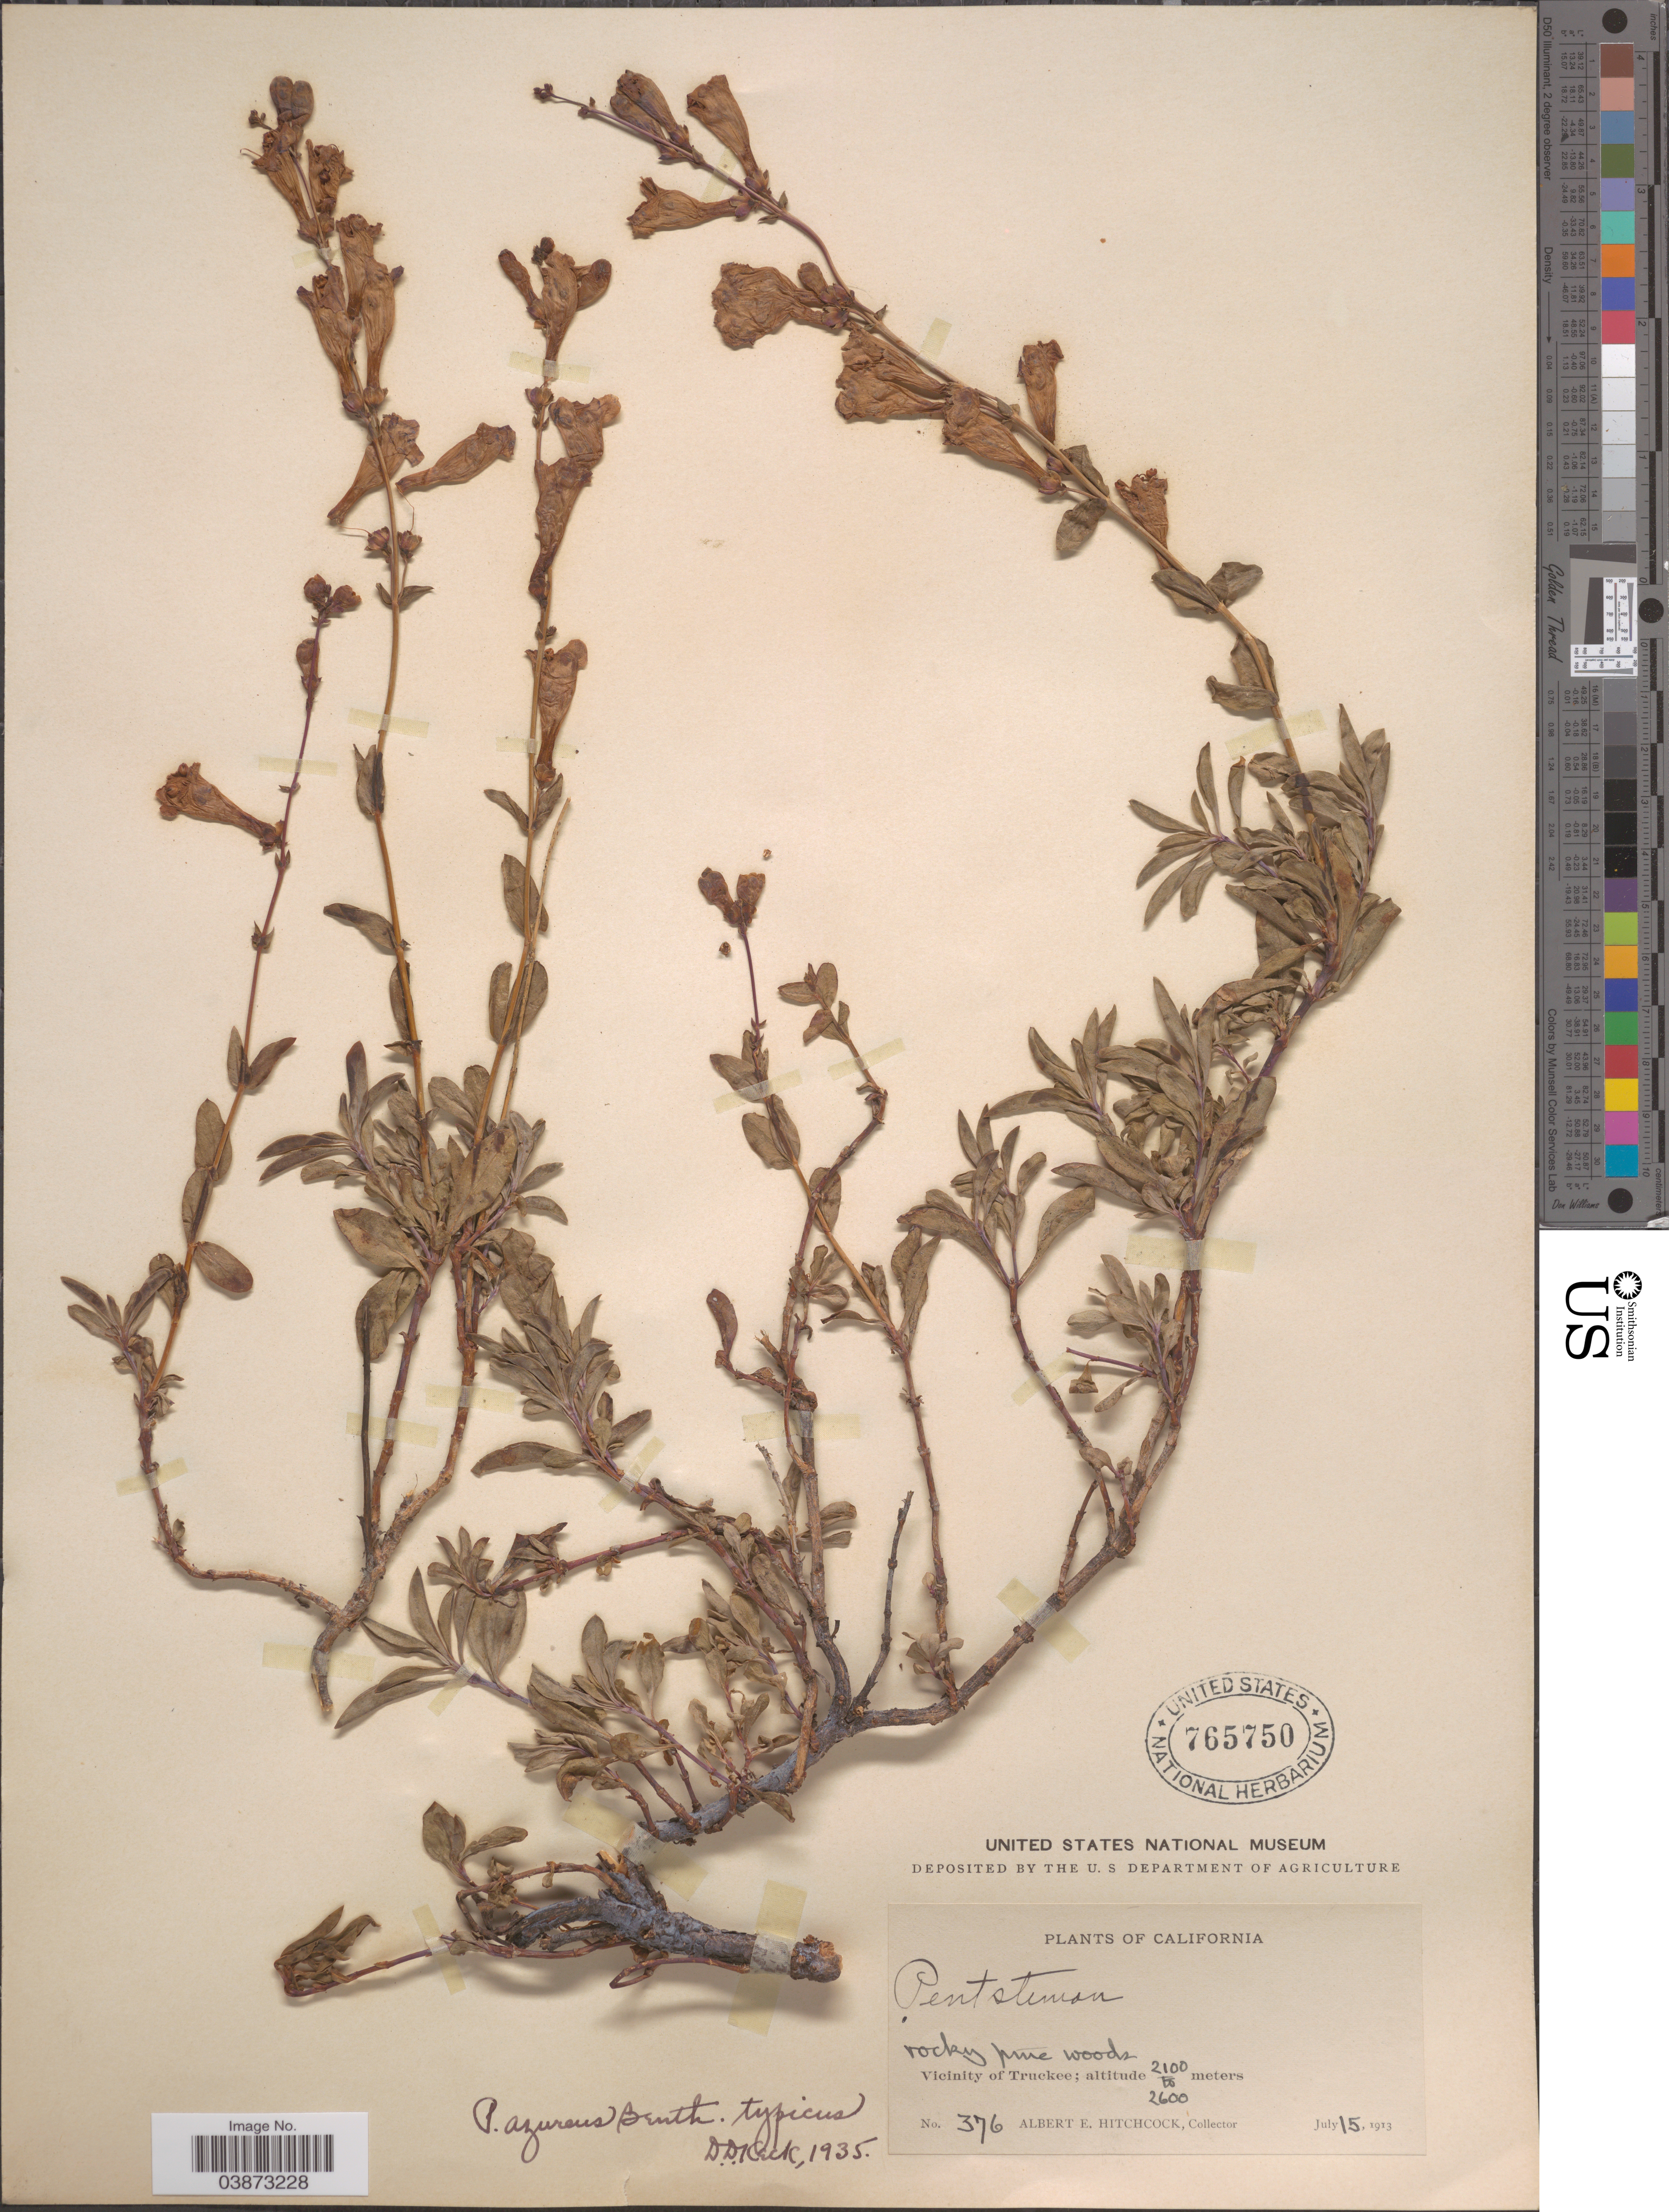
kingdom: Plantae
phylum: Tracheophyta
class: Magnoliopsida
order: Lamiales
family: Plantaginaceae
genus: Penstemon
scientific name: Penstemon azureus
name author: Benth.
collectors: A. Hitchcock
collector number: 376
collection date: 1913-07-15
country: United States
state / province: California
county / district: Nevada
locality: Vicinity of Truckee.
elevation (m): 2100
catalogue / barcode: US 765750